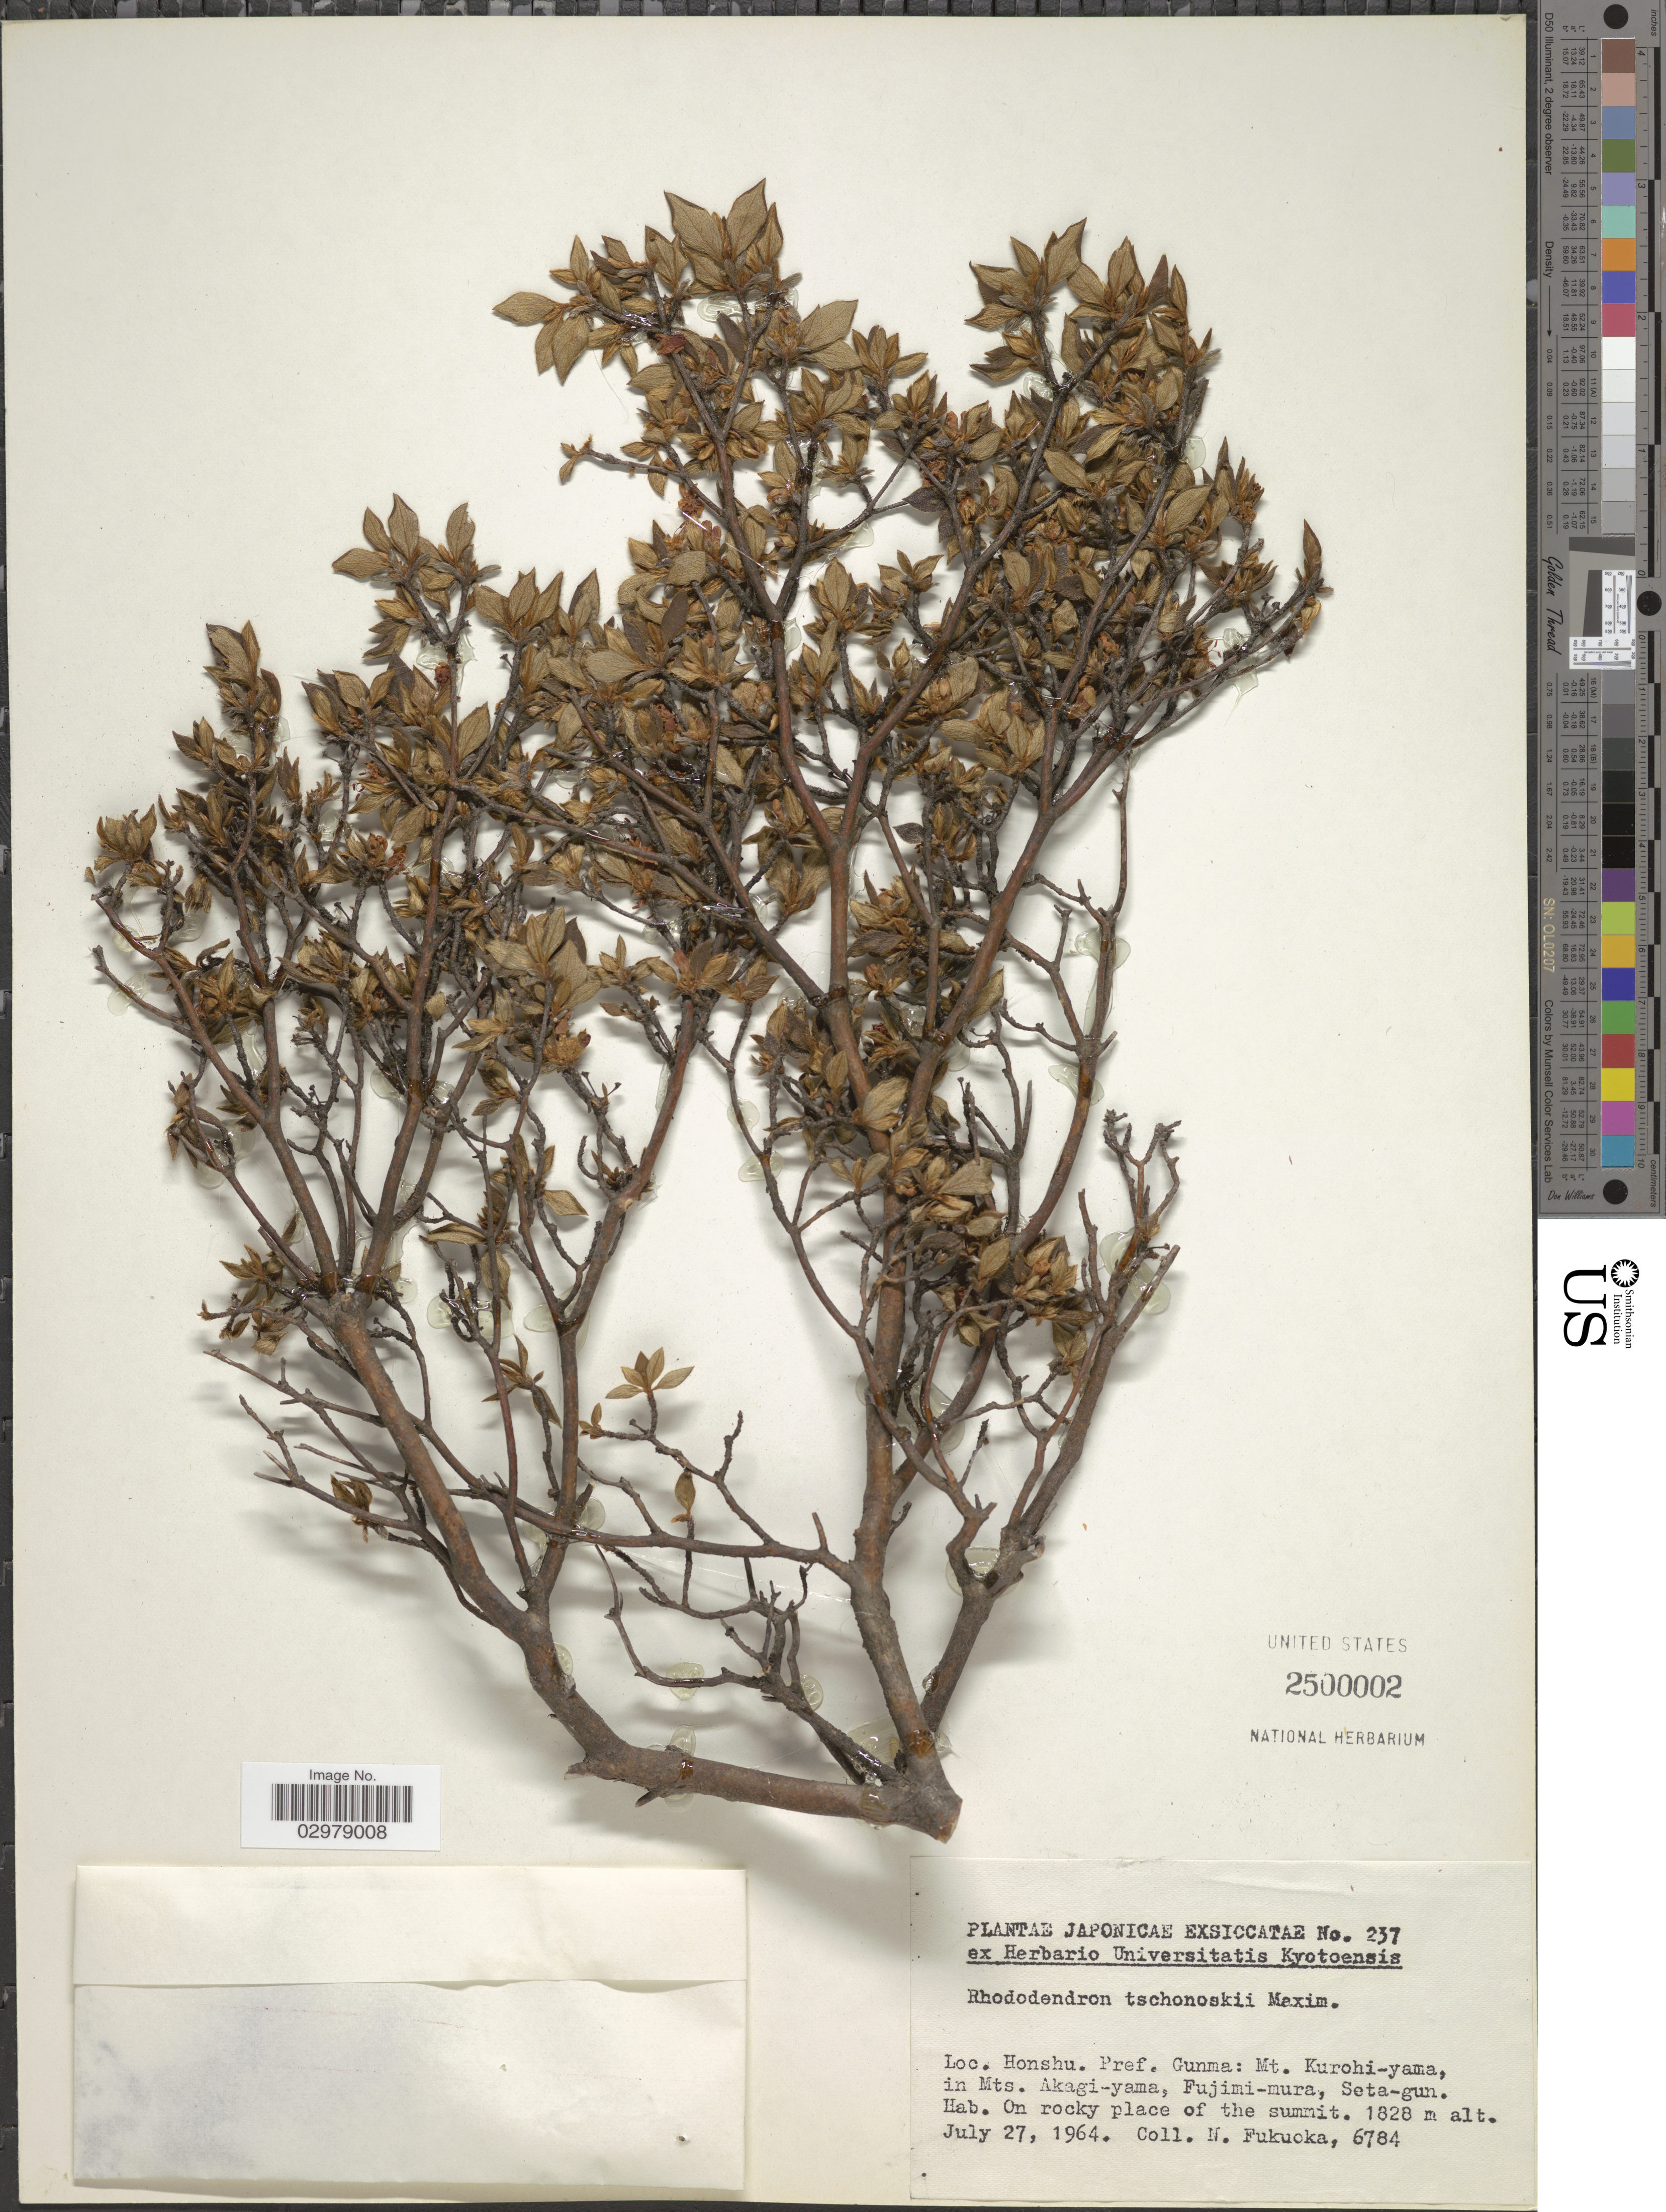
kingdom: Plantae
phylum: Tracheophyta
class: Magnoliopsida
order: Ericales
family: Ericaceae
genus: Rhododendron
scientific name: Rhododendron tschonoskii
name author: Maxim.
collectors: N. Fukuoka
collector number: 6784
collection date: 1964-07-27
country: Japan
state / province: Gunma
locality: Honshu. Pref. Gunma: Mt. Kurohi-yama, in Mts. Akagi-yama, Fujimi-mura, Seta-gun.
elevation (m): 1828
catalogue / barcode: US 2500002